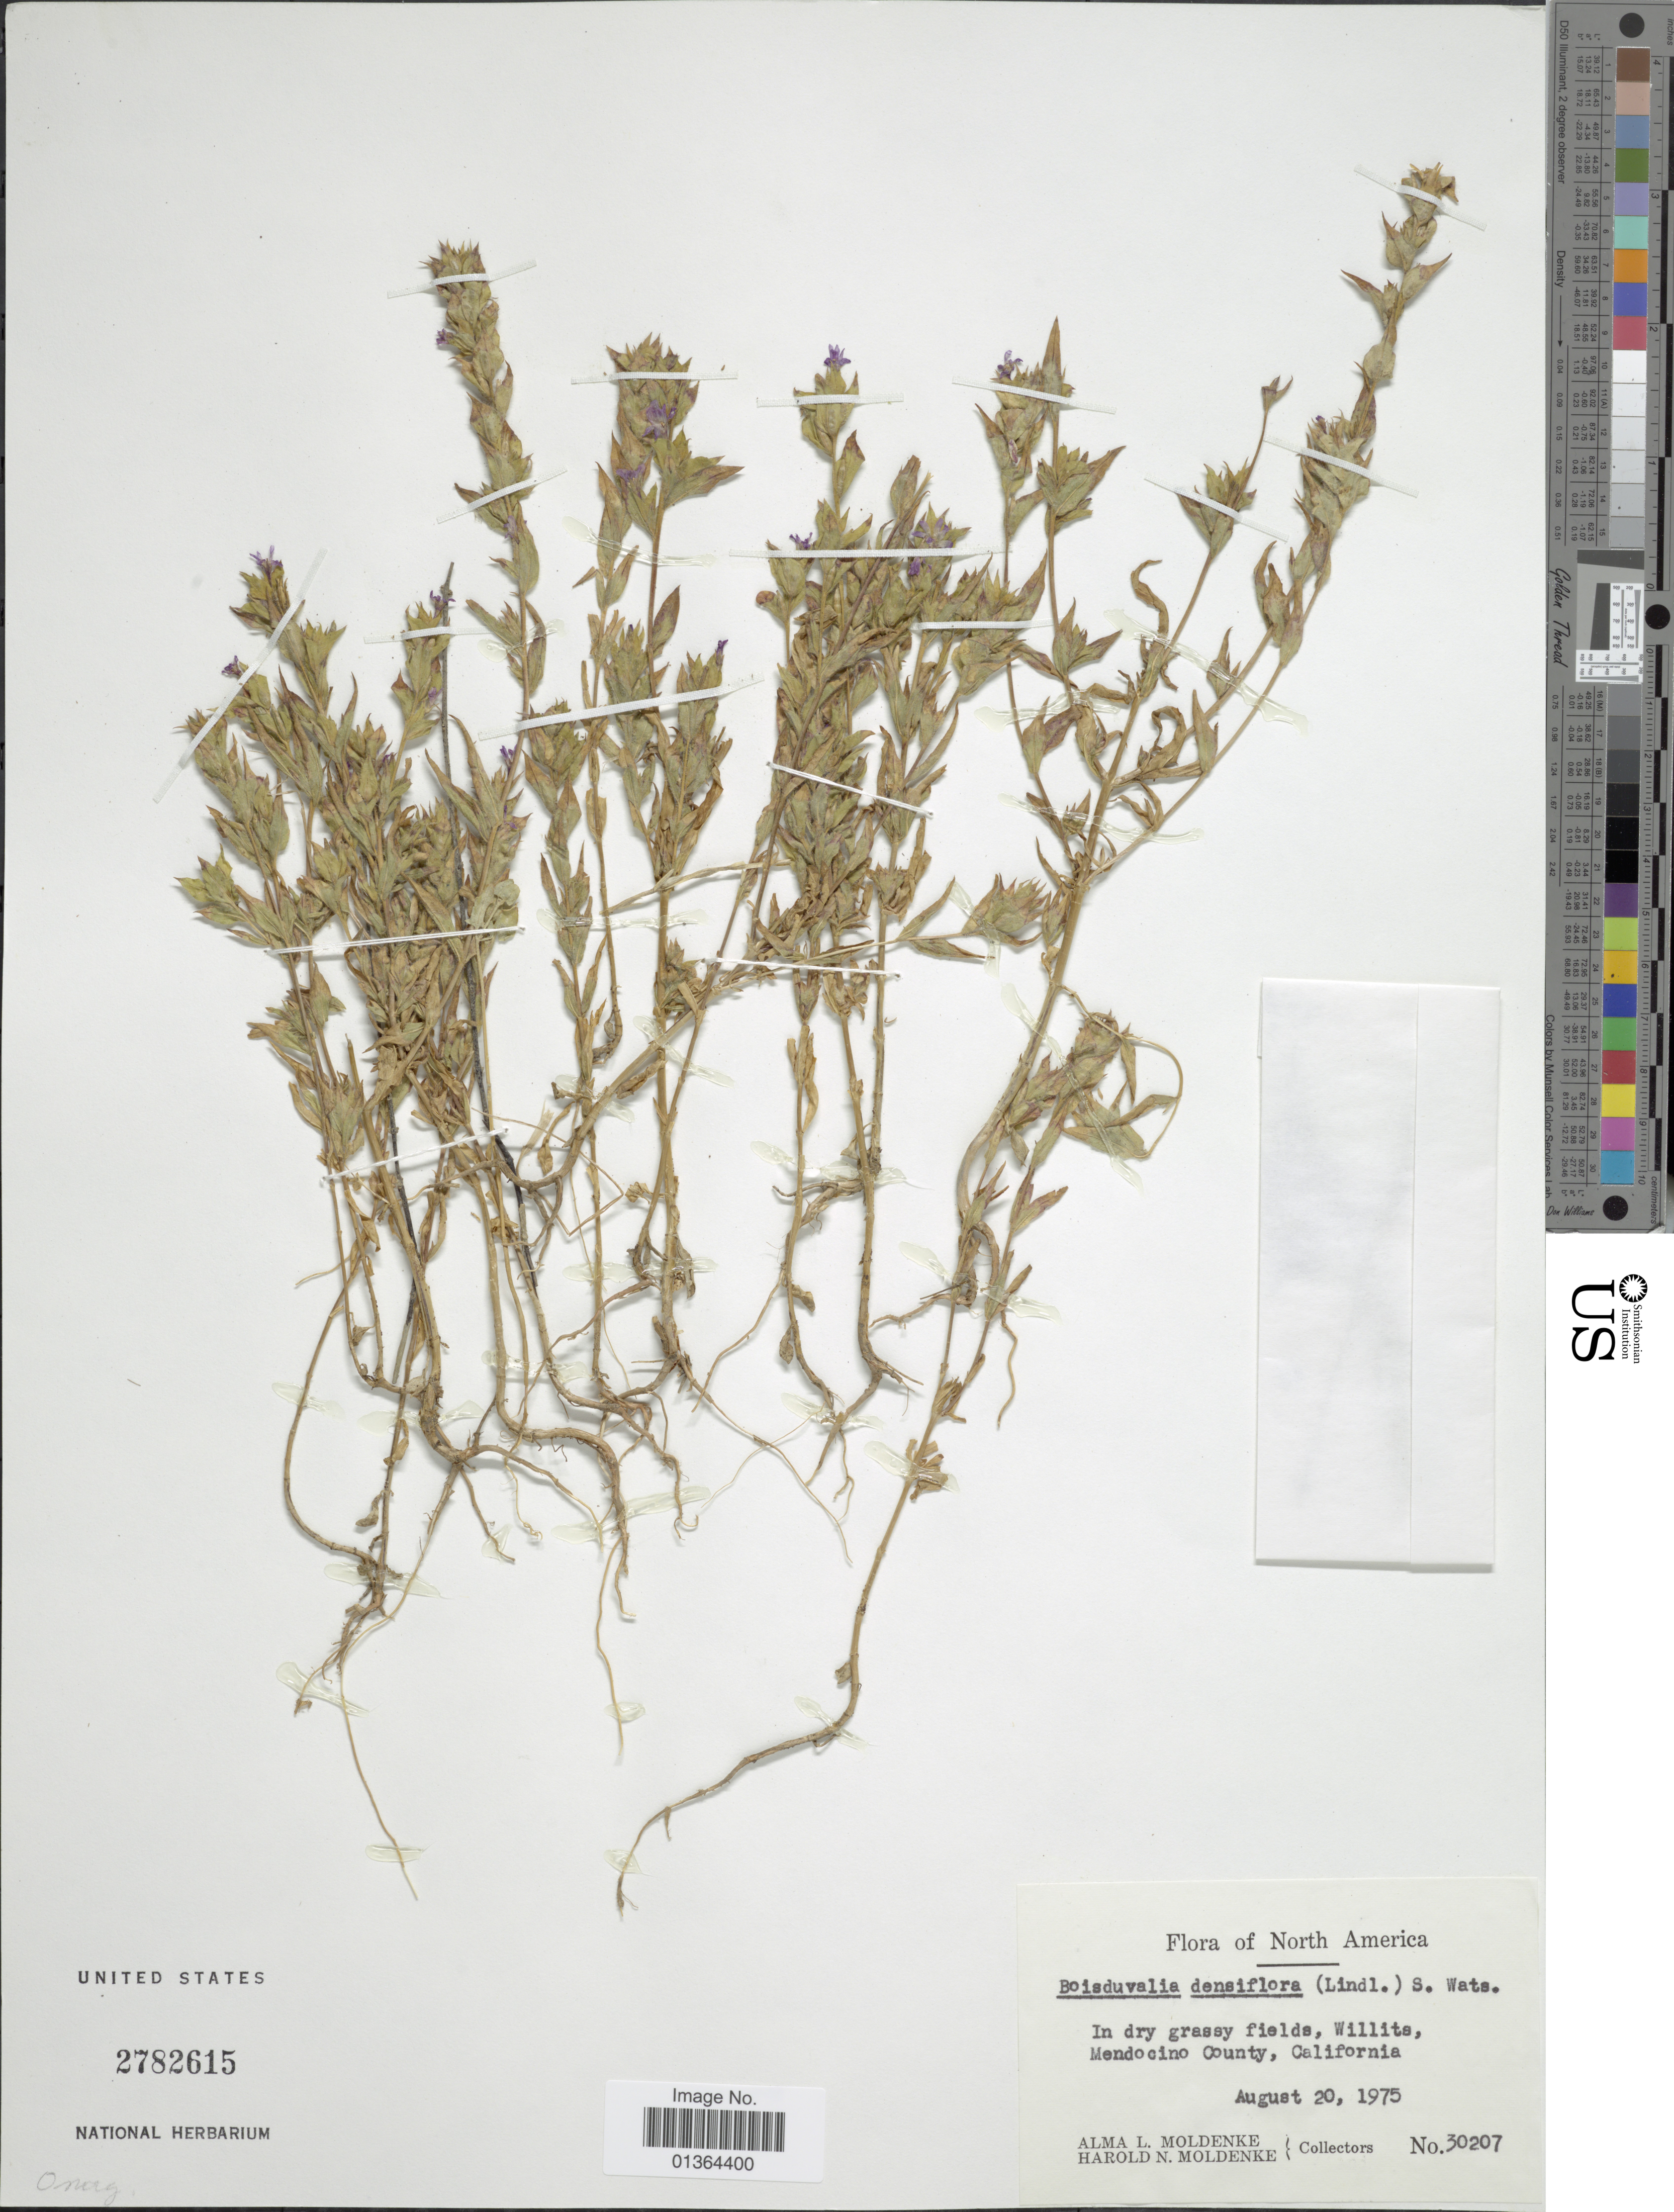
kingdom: Plantae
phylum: Tracheophyta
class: Magnoliopsida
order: Myrtales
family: Onagraceae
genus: Epilobium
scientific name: Epilobium densiflorum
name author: (Lindl.) Hoch & P.H. Raven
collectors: A. L. Moldenke & H. N. Moldenke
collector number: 30207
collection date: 1975-08-20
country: United States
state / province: California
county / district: Mendocino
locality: North America, Willits, Mendocino County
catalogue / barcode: US 2782615